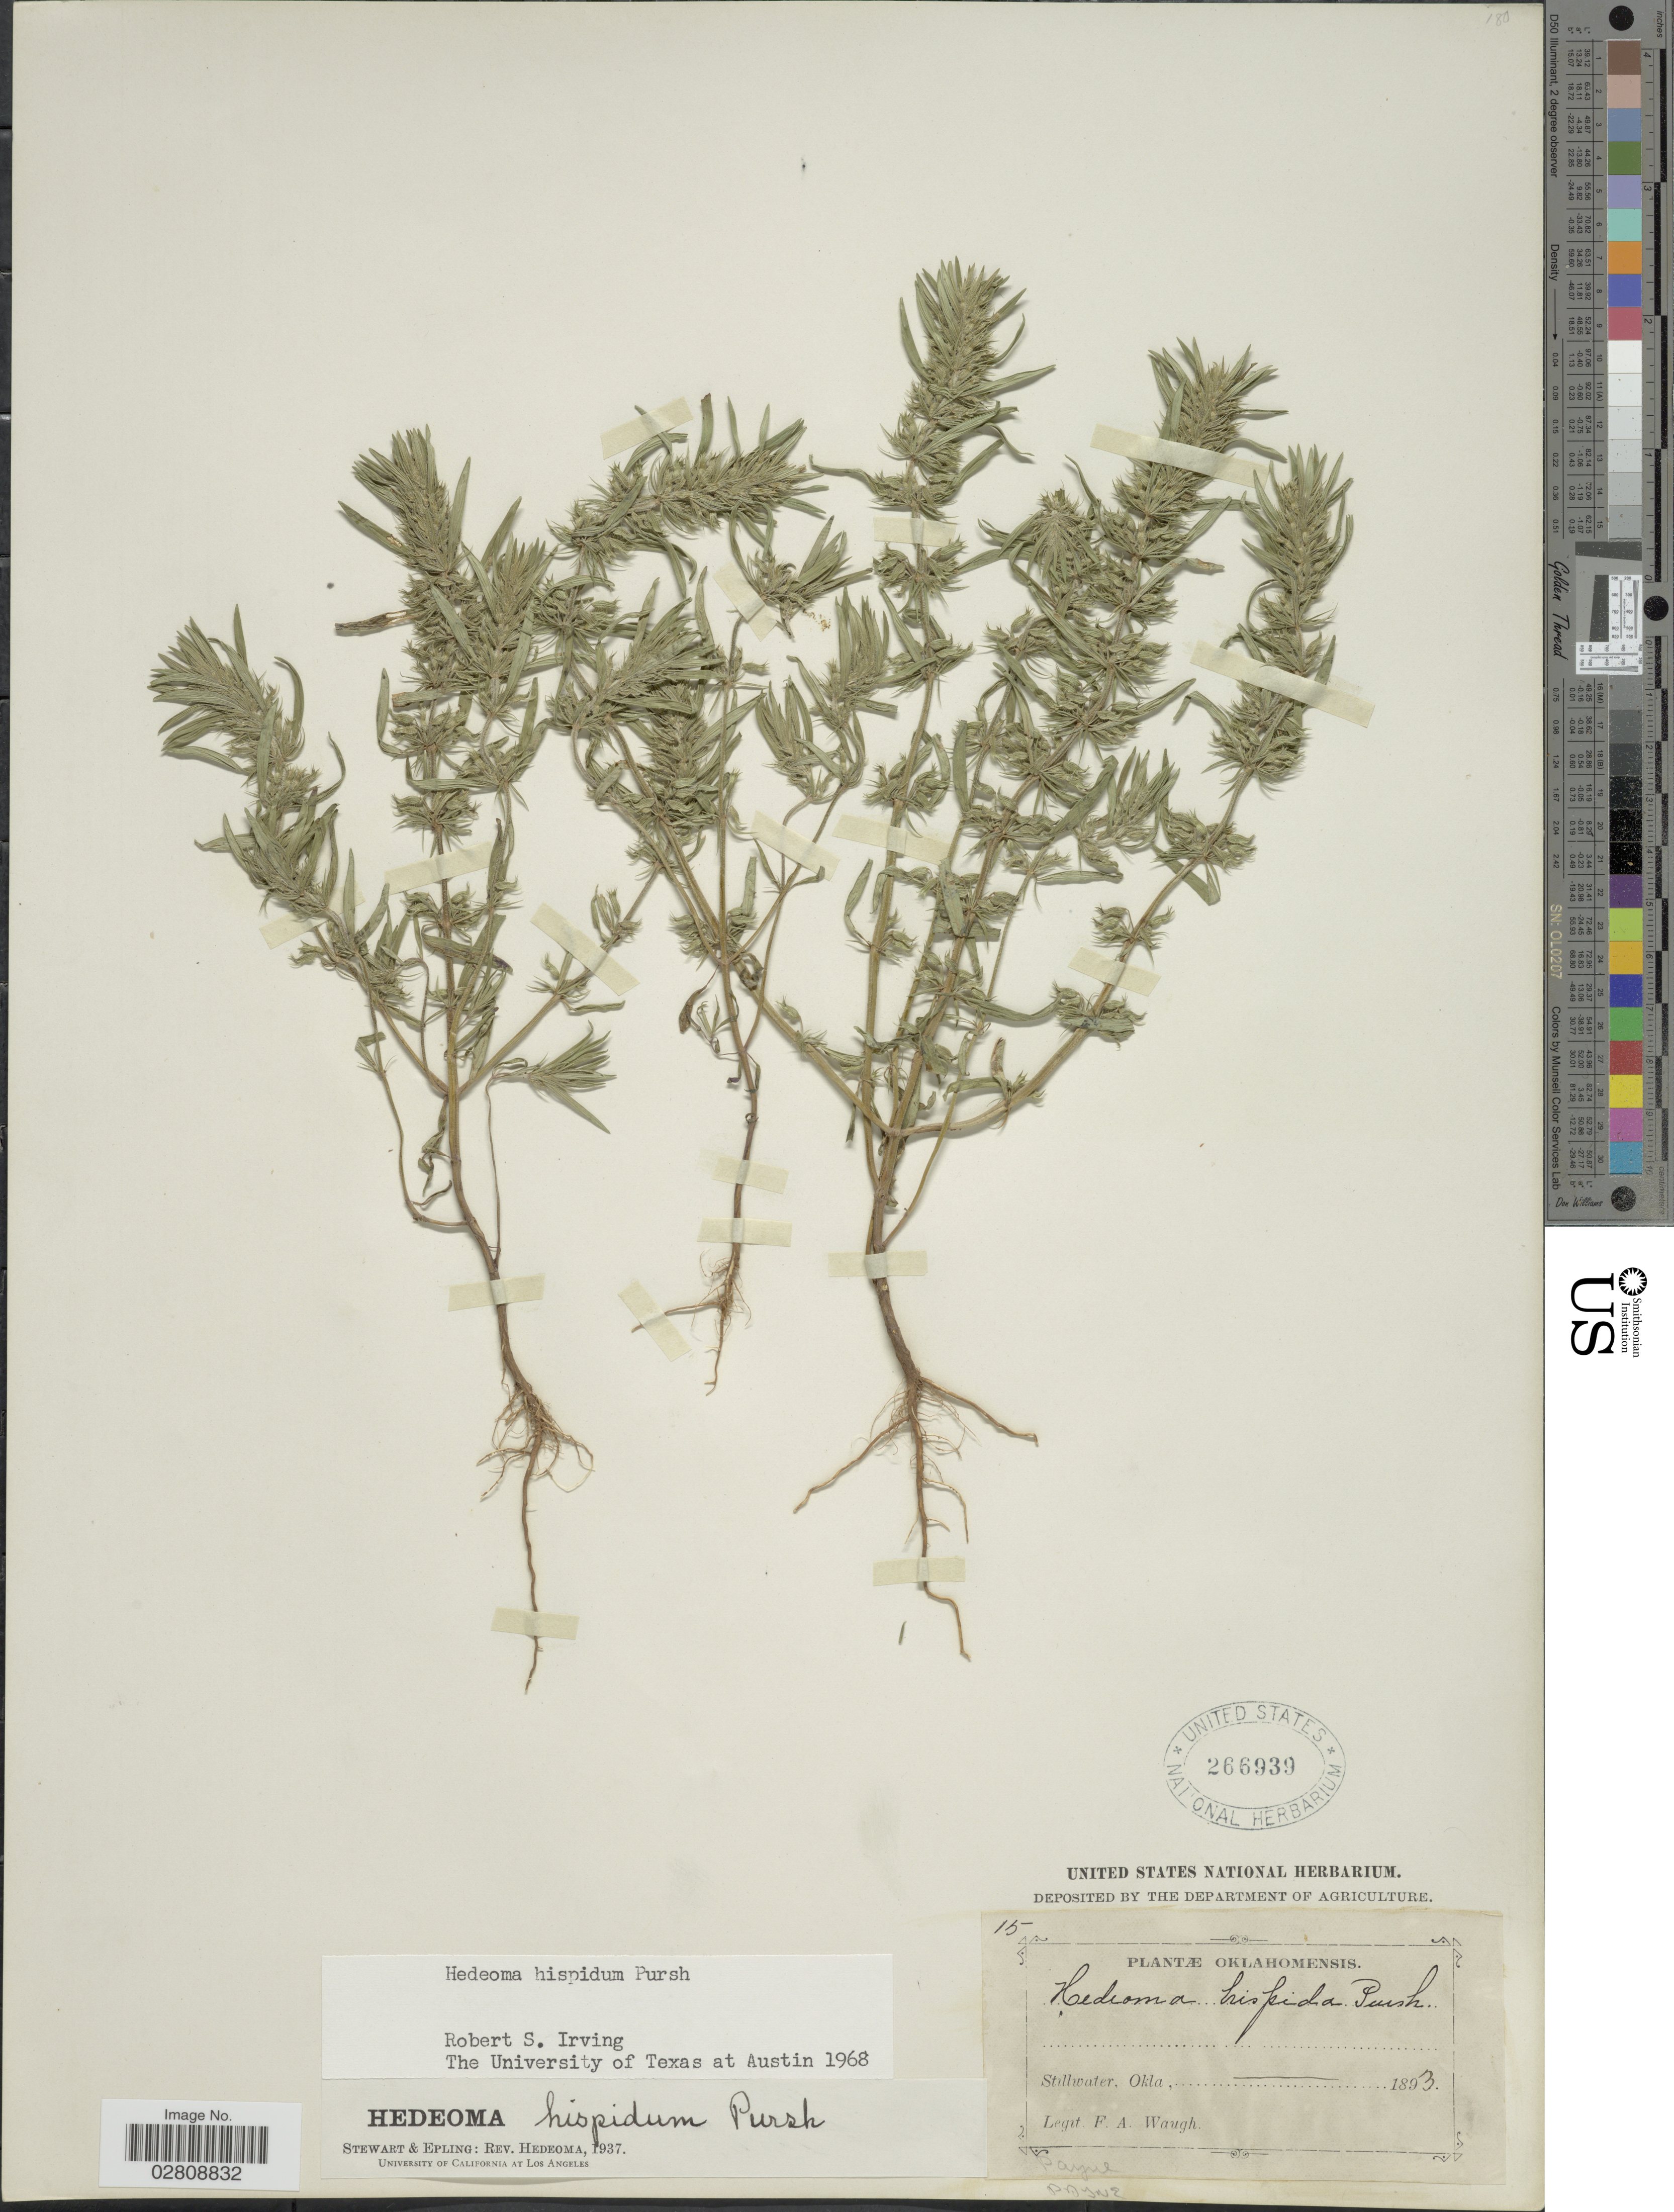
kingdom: Plantae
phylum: Tracheophyta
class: Magnoliopsida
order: Lamiales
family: Lamiaceae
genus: Hedeoma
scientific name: Hedeoma hispida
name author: Pursh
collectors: F. Waugh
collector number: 15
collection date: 1893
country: United States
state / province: Oklahoma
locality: Stillwater.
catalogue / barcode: US 266939